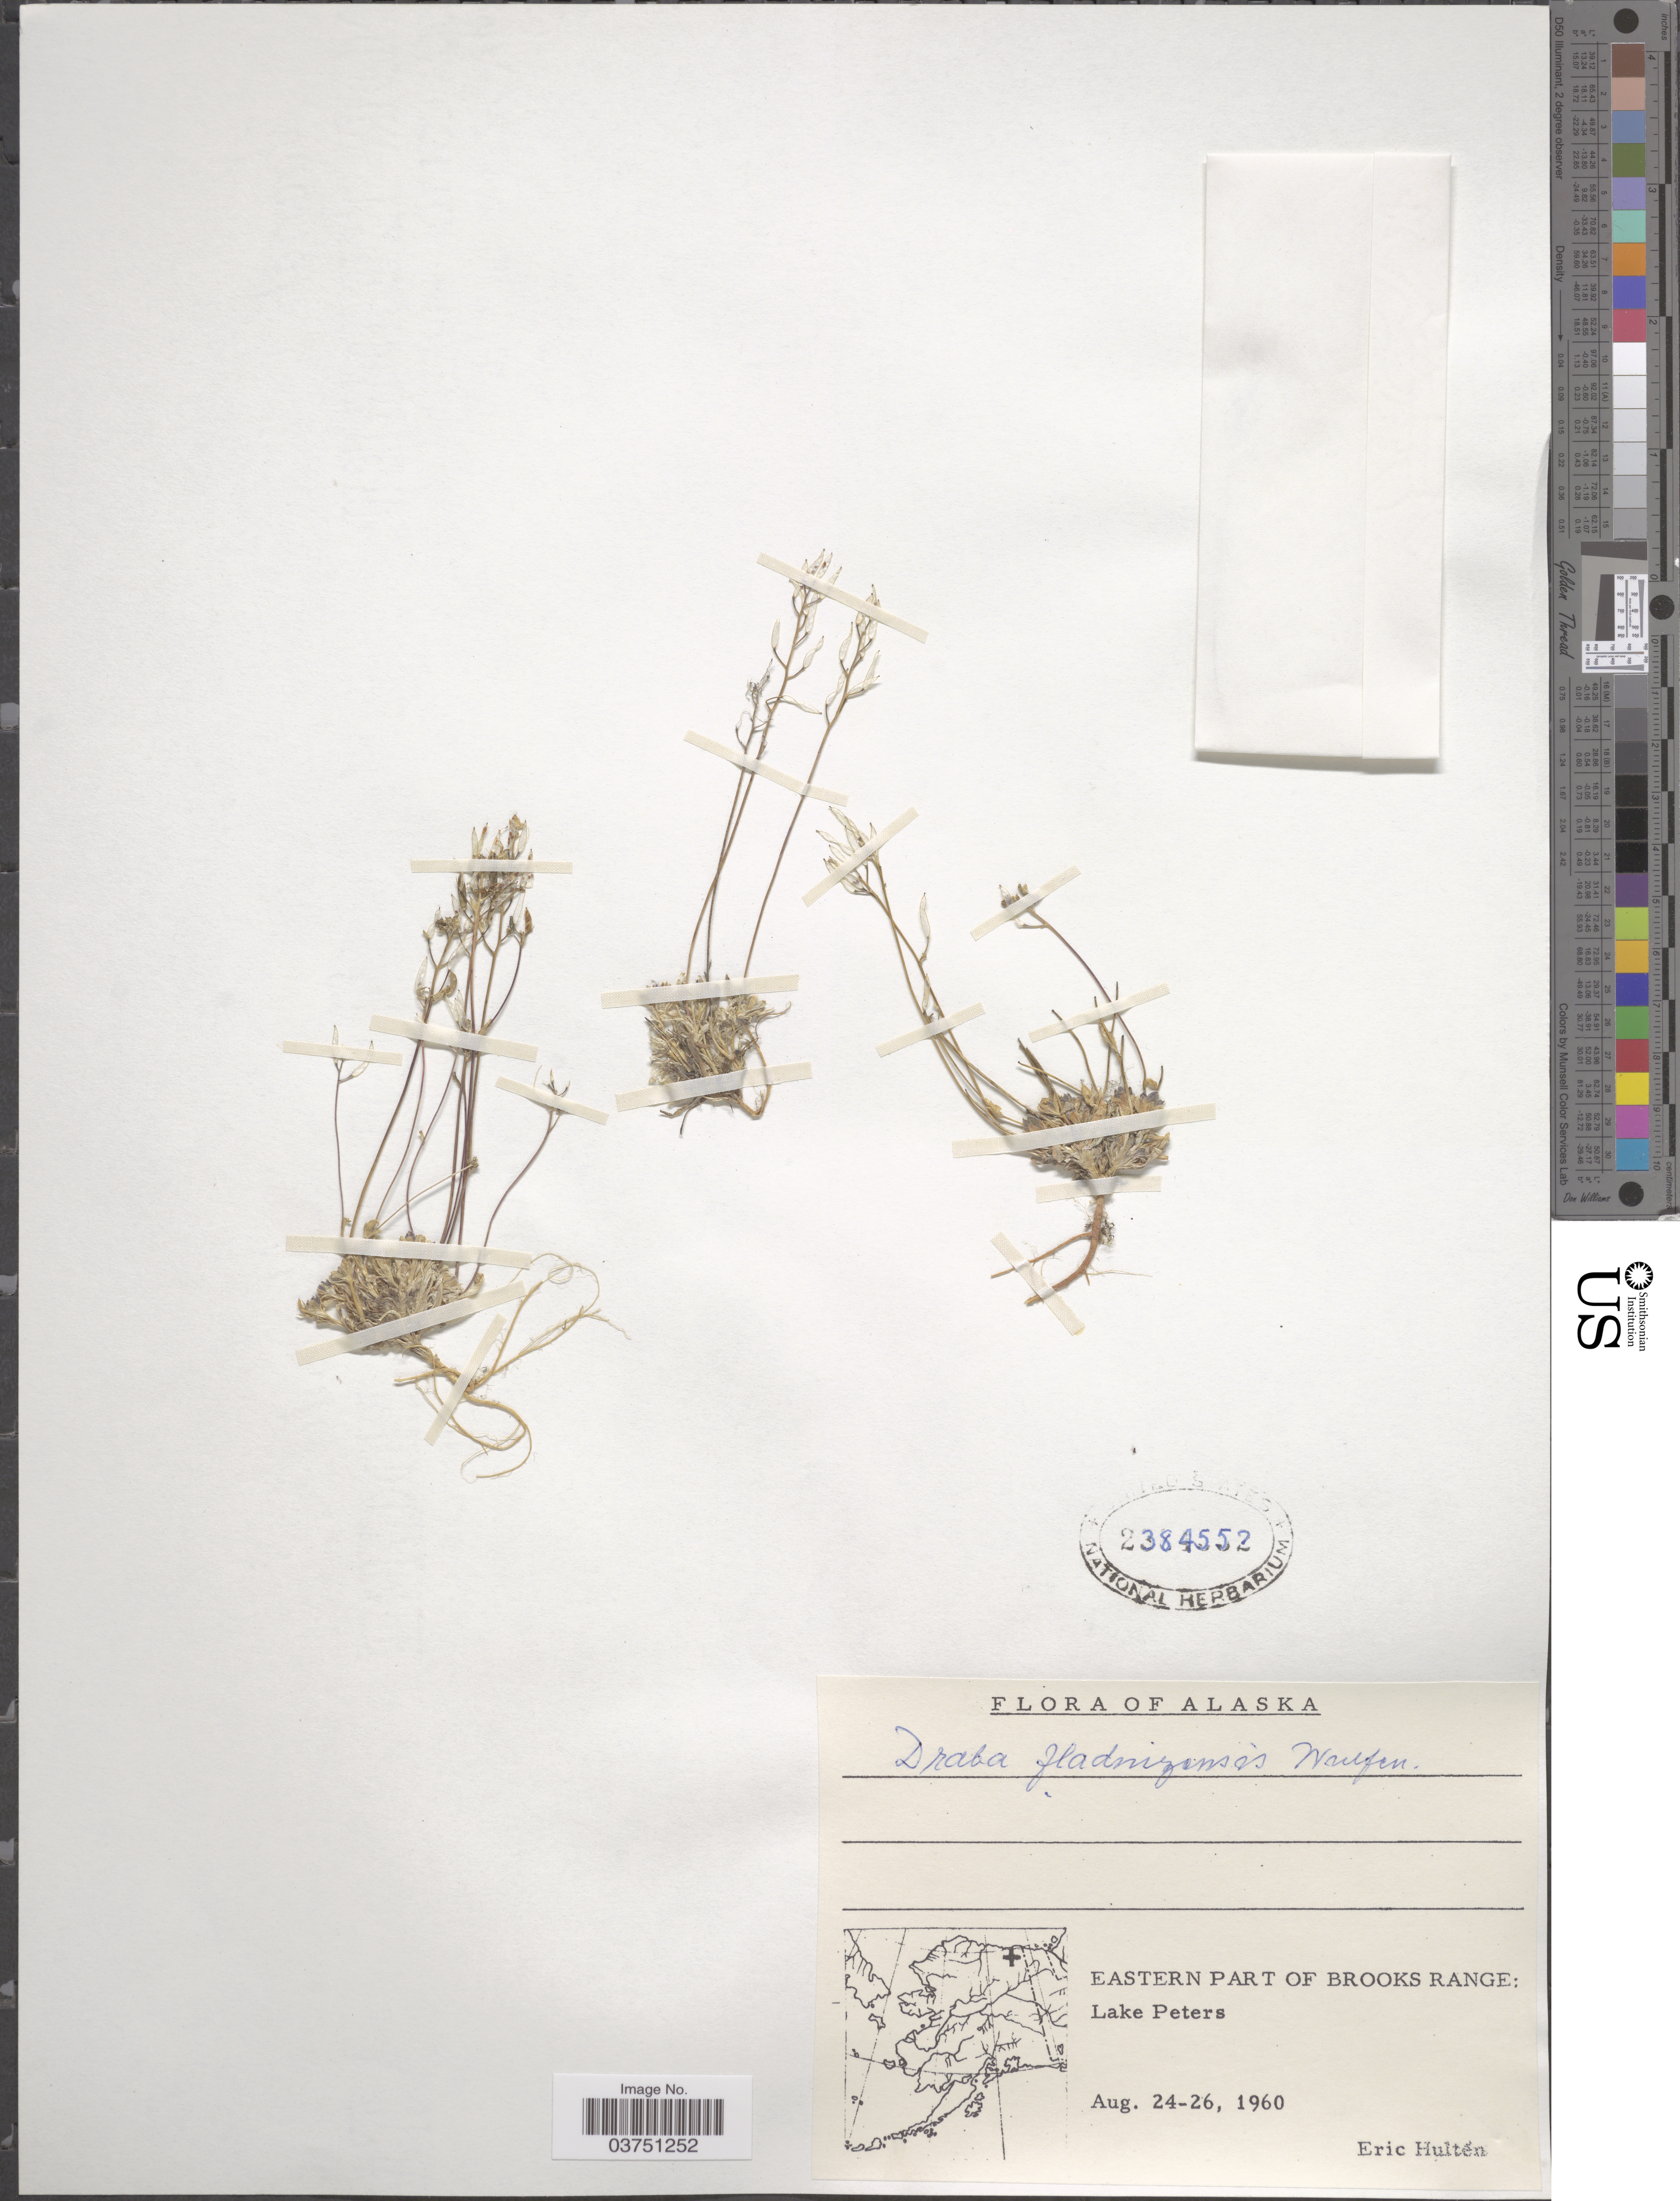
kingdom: Plantae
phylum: Tracheophyta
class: Magnoliopsida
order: Brassicales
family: Brassicaceae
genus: Draba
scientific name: Draba fladnizensis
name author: Wulfen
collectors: E. G. Hultén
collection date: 1960-08-24/1960-08-26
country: United States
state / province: Alaska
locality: Eastern Part Of Brooks Range: Lake Peters.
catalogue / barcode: US 2384552